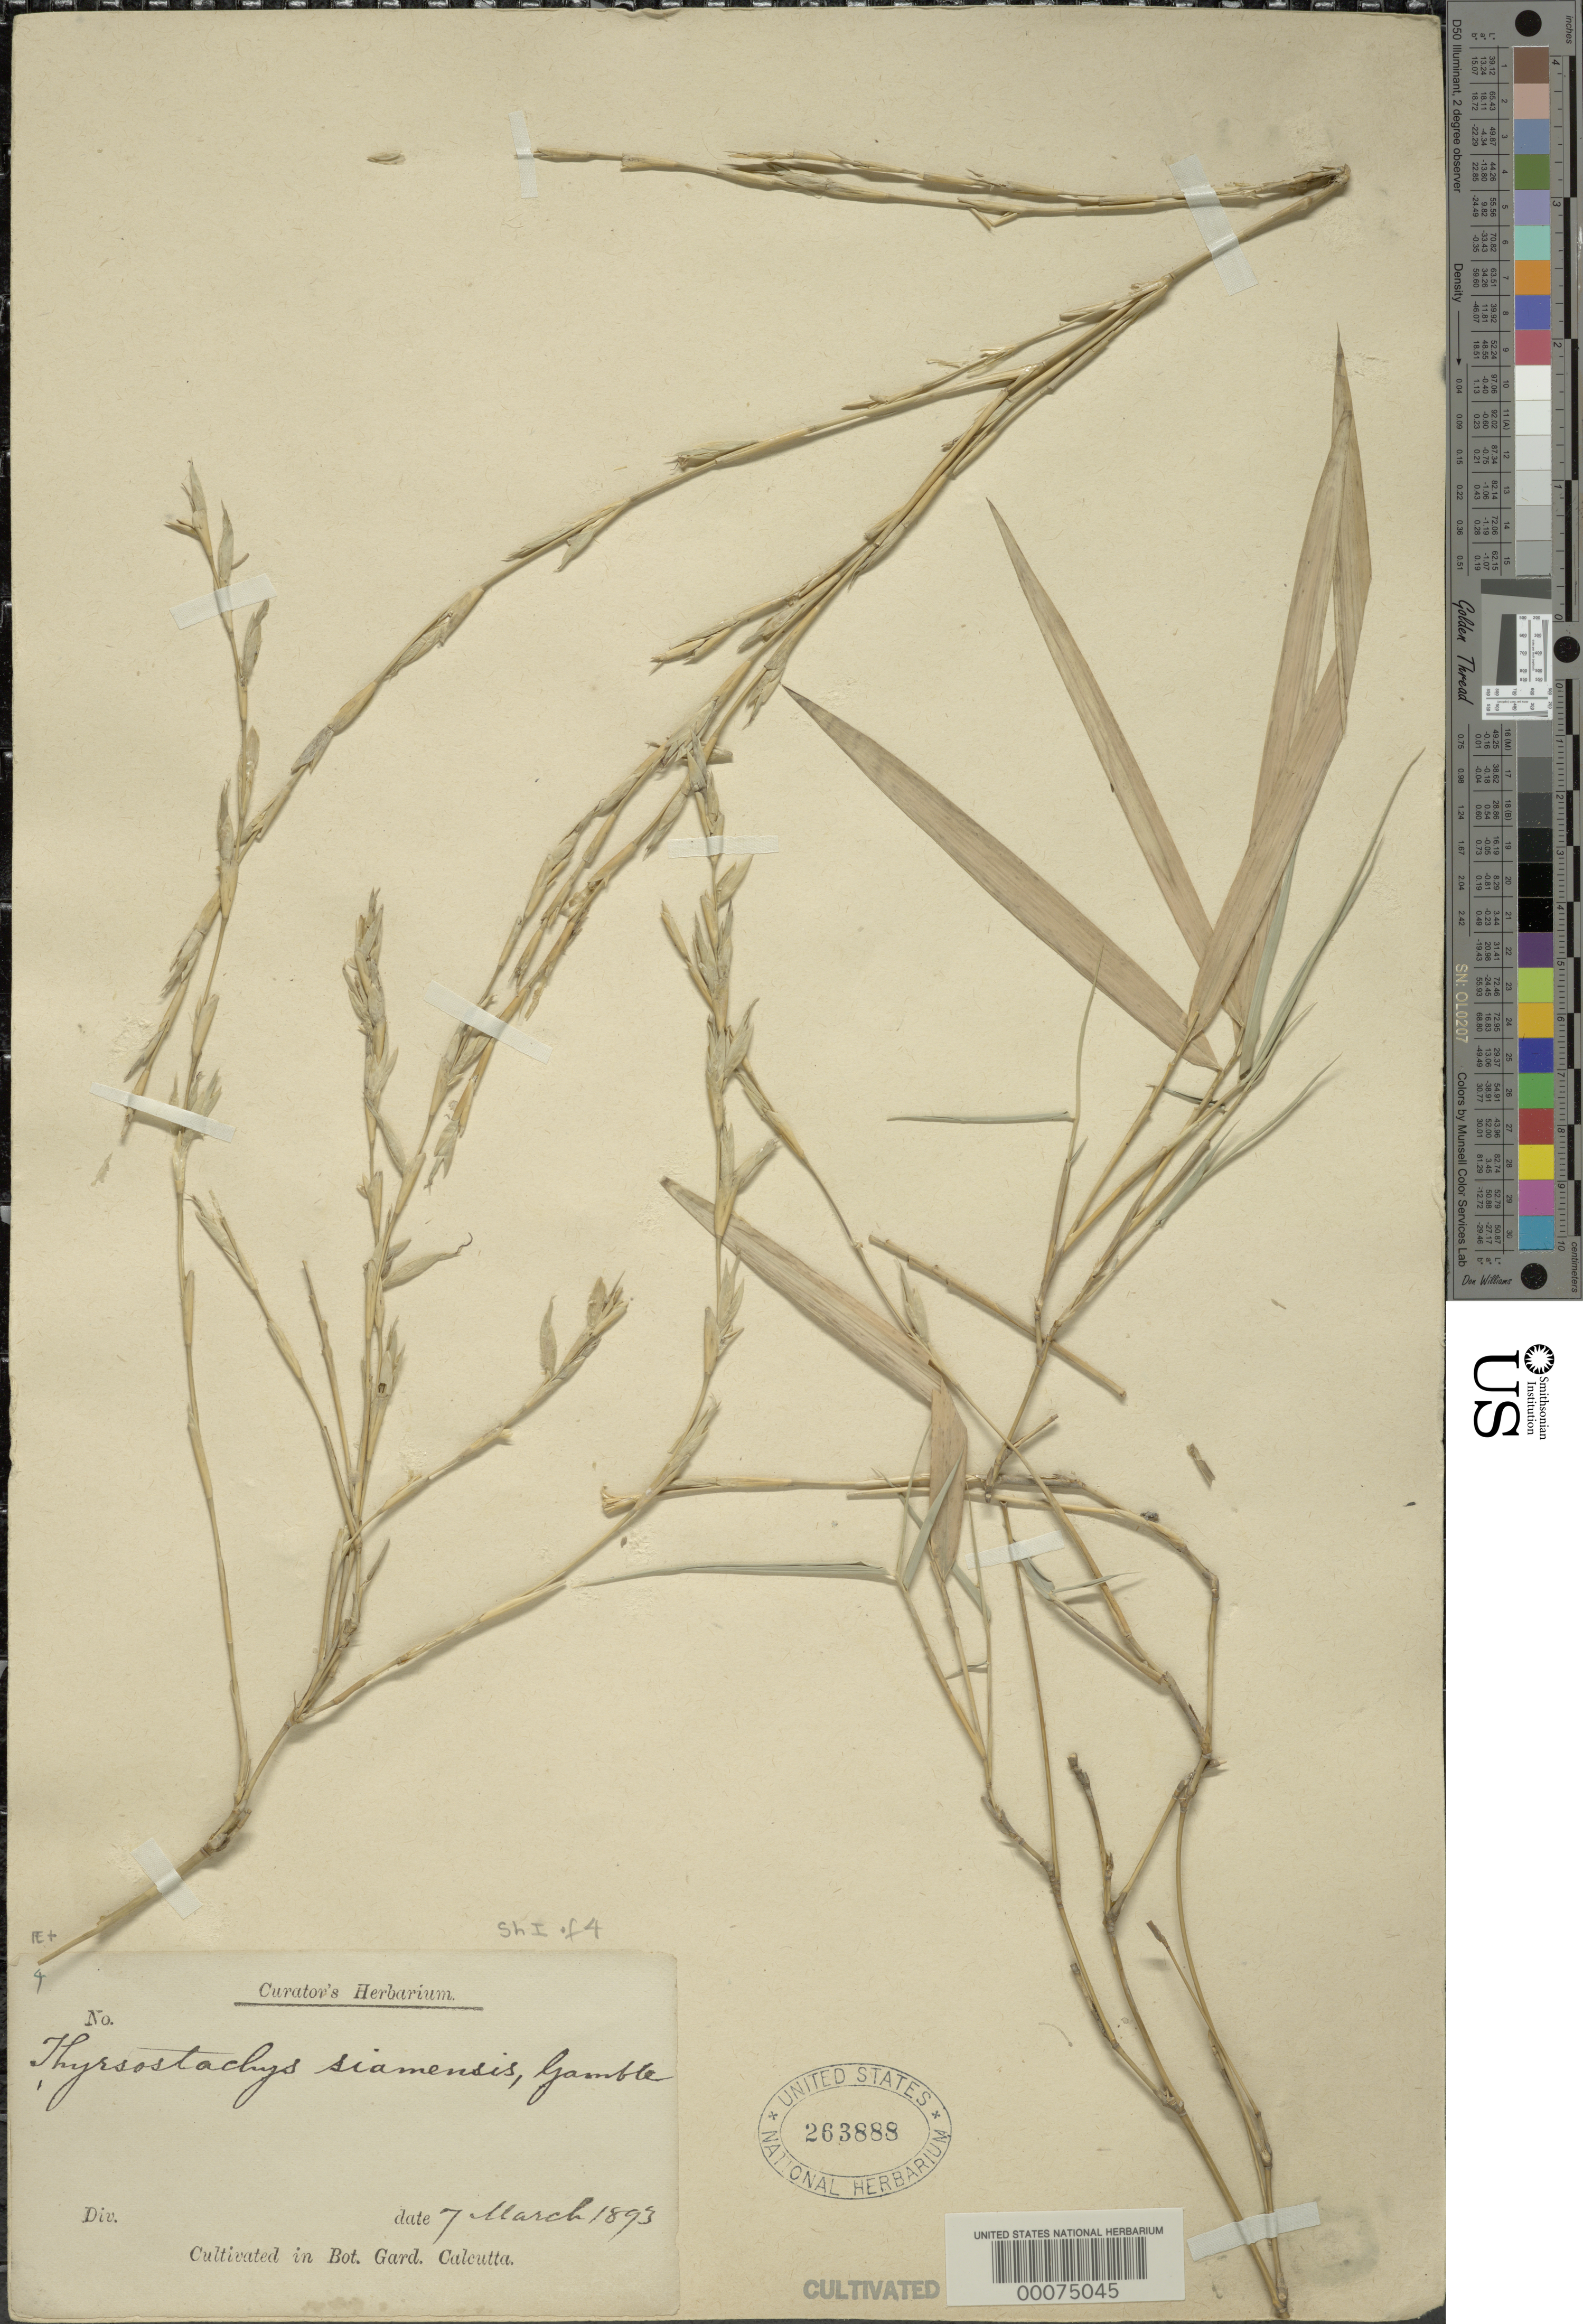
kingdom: Plantae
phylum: Tracheophyta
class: Liliopsida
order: Poales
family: Poaceae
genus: Thyrsostachys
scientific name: Thyrsostachys siamensis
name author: Gamble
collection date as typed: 07 Mar 1893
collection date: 1893-03-07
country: India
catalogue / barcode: US 263888